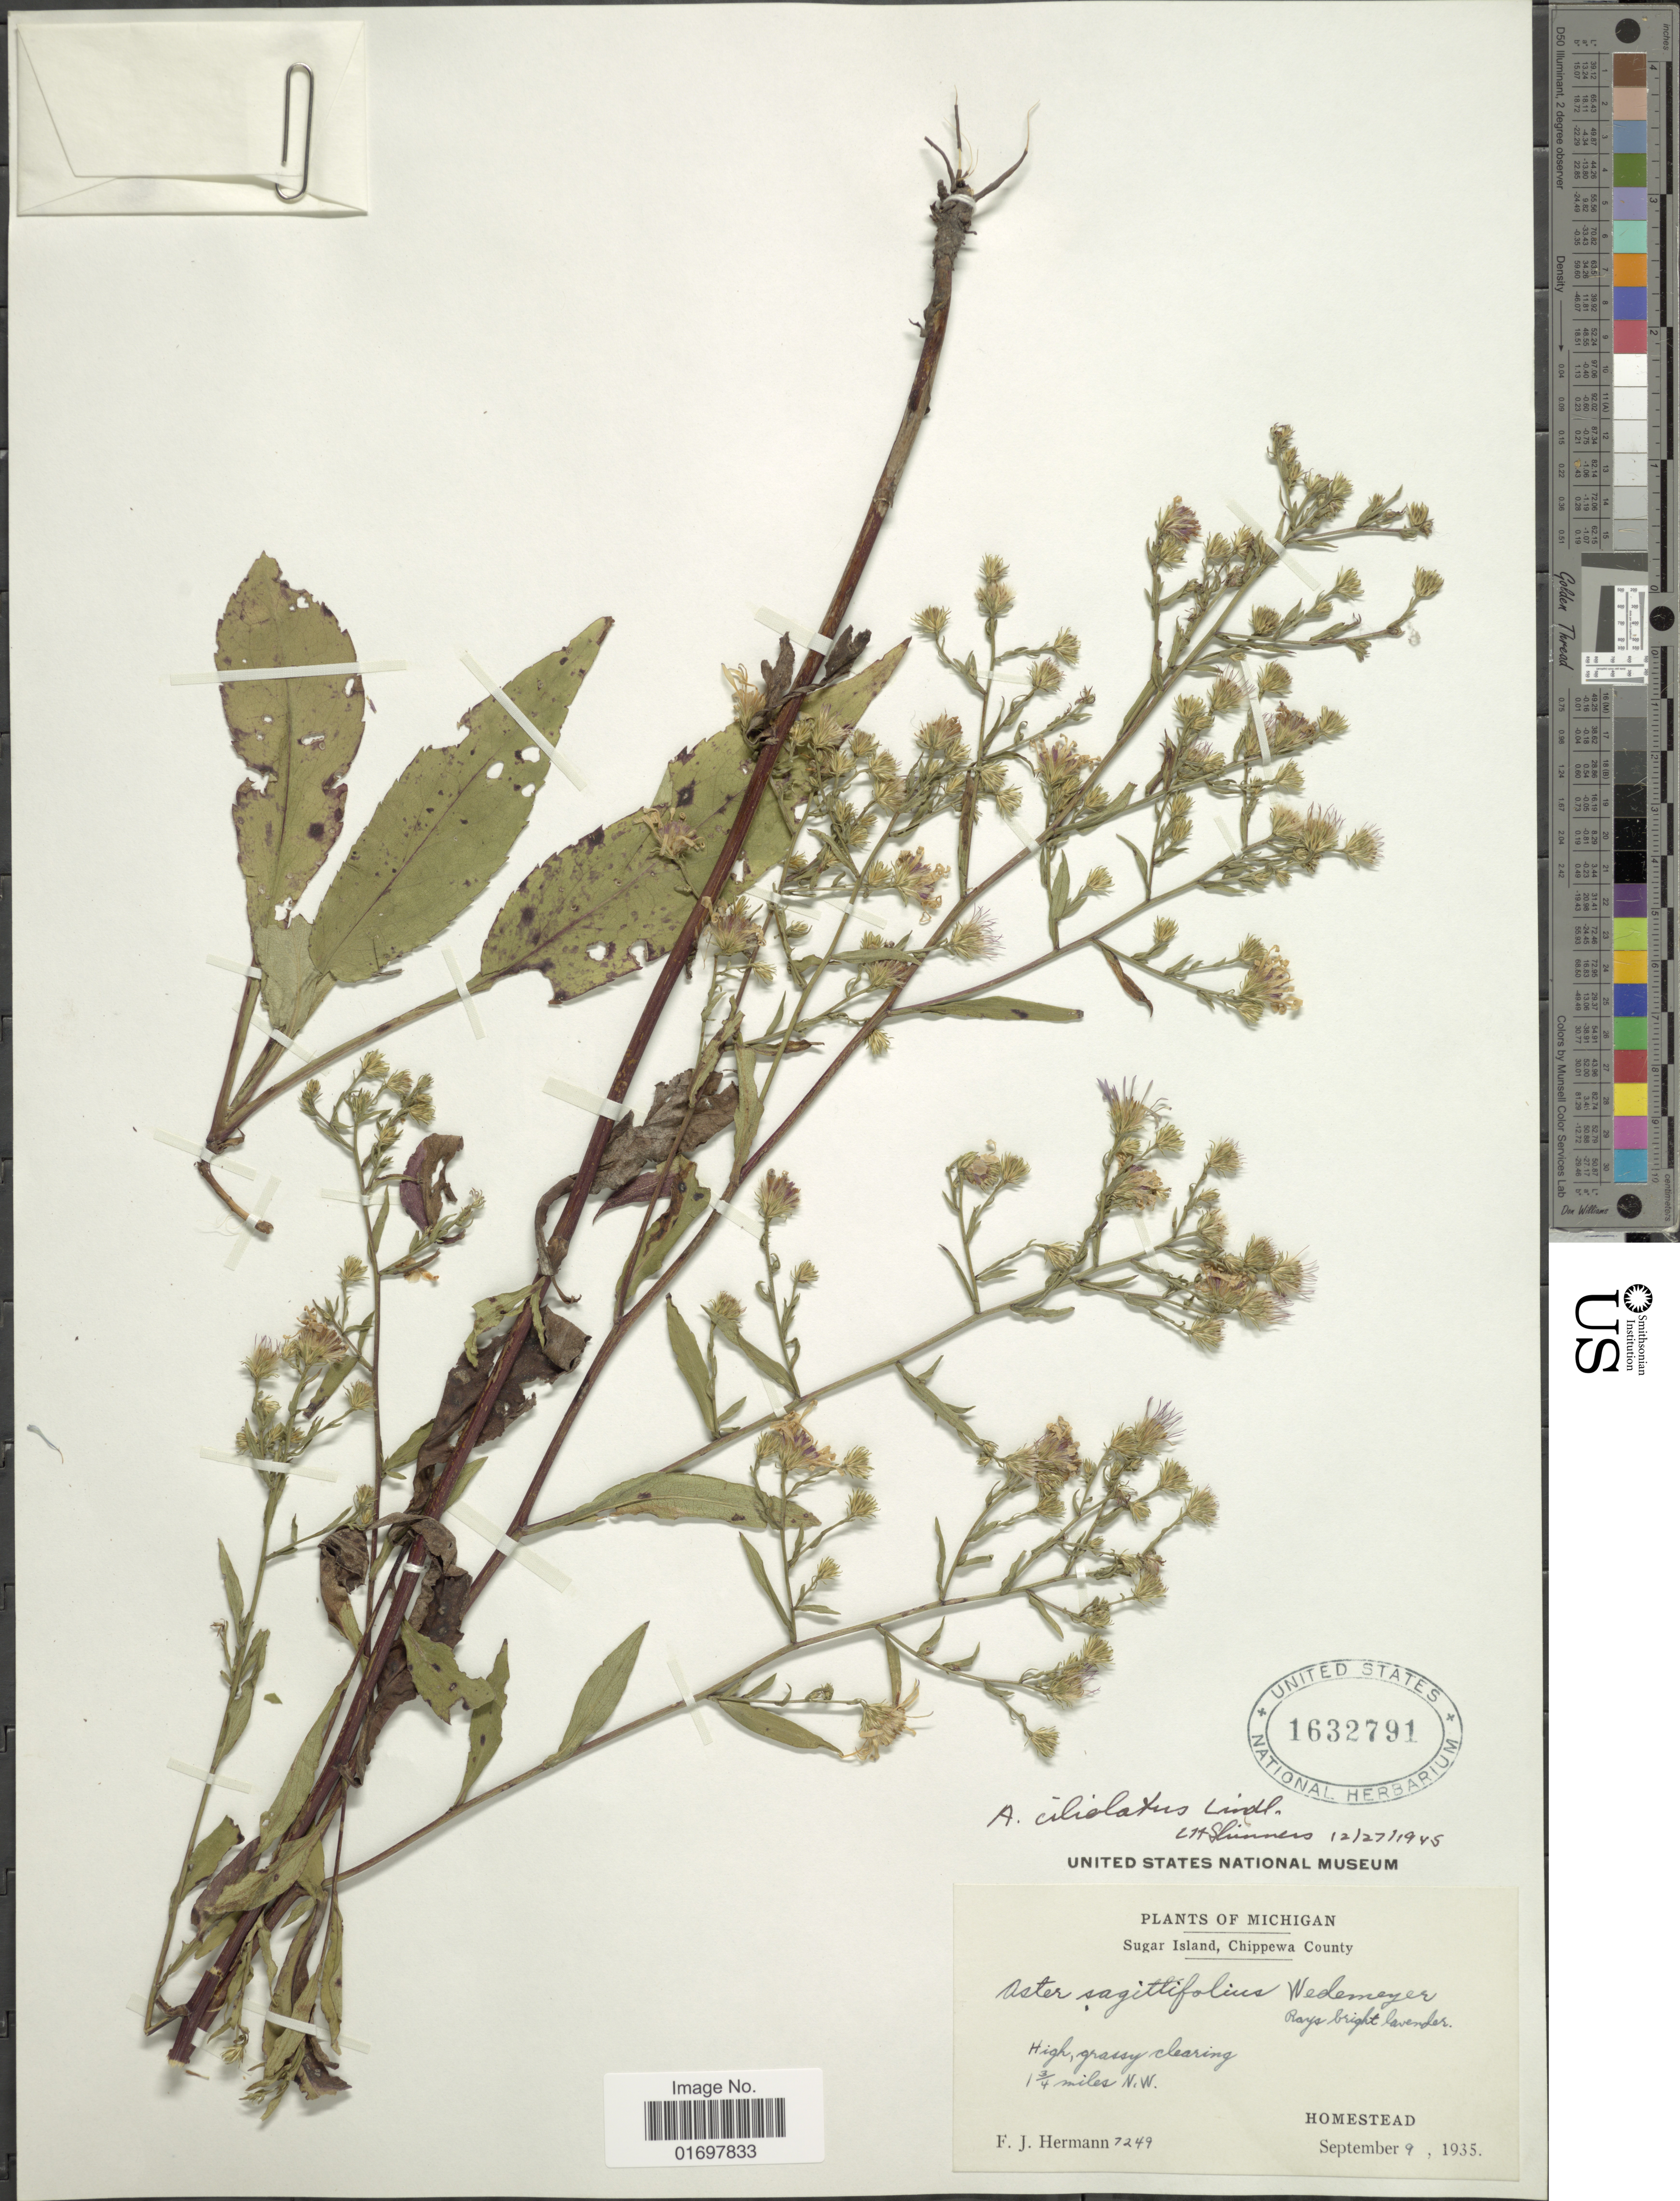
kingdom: Plantae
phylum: Tracheophyta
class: Magnoliopsida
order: Asterales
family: Asteraceae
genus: Symphyotrichum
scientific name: Symphyotrichum ciliolatum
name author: (Lindl.) Á. Löve & D. Löve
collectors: F. J. Hermann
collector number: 7249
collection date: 1935-09-09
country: United States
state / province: Michigan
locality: Michigan, Sugar Island, Chippewa County, Homestead.13/4 miles N,W.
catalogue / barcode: US 1632791